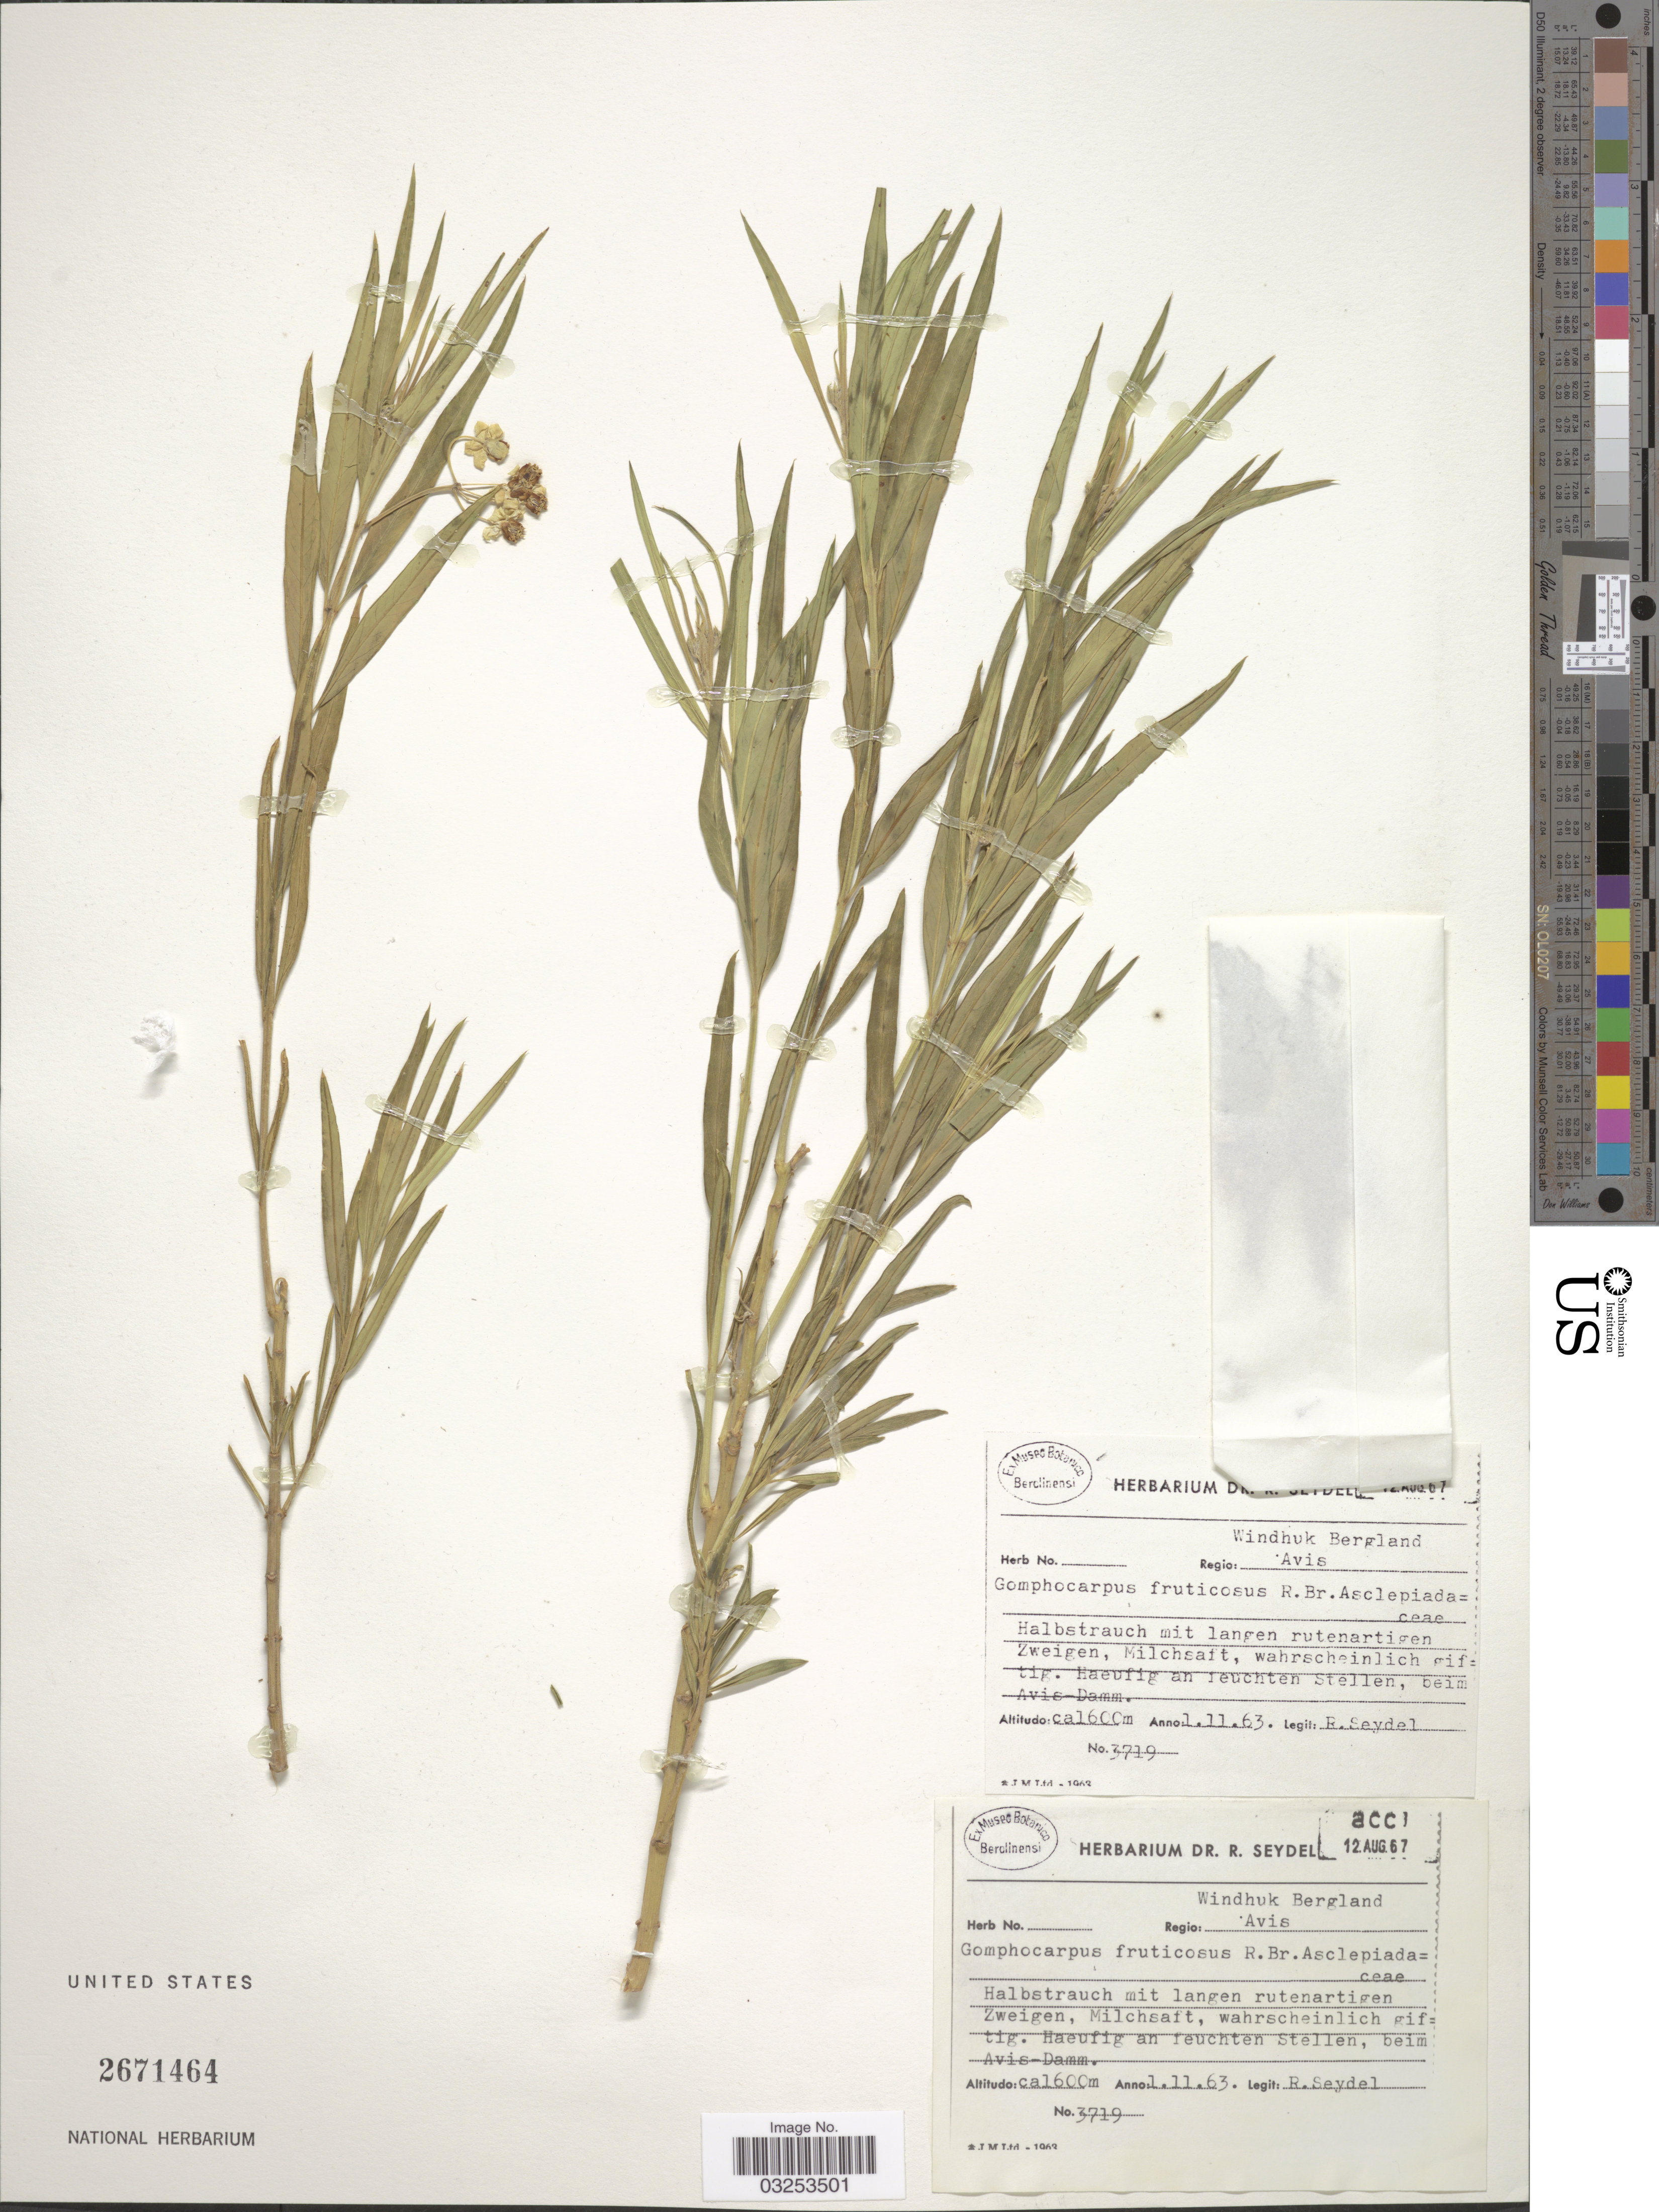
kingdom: Plantae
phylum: Tracheophyta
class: Magnoliopsida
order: Gentianales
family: Apocynaceae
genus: Gomphocarpus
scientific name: Gomphocarpus fruticosus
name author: (L.) W.T. Aiton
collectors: R. Seydel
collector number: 3719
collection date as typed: Transcribed d/m/y: 1/11/63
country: Namibia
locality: Regio: Windhuk Bergland Avis. Haeufig an feuchten Stellen, beim Avis-Damm.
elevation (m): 1600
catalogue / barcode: US 2671464